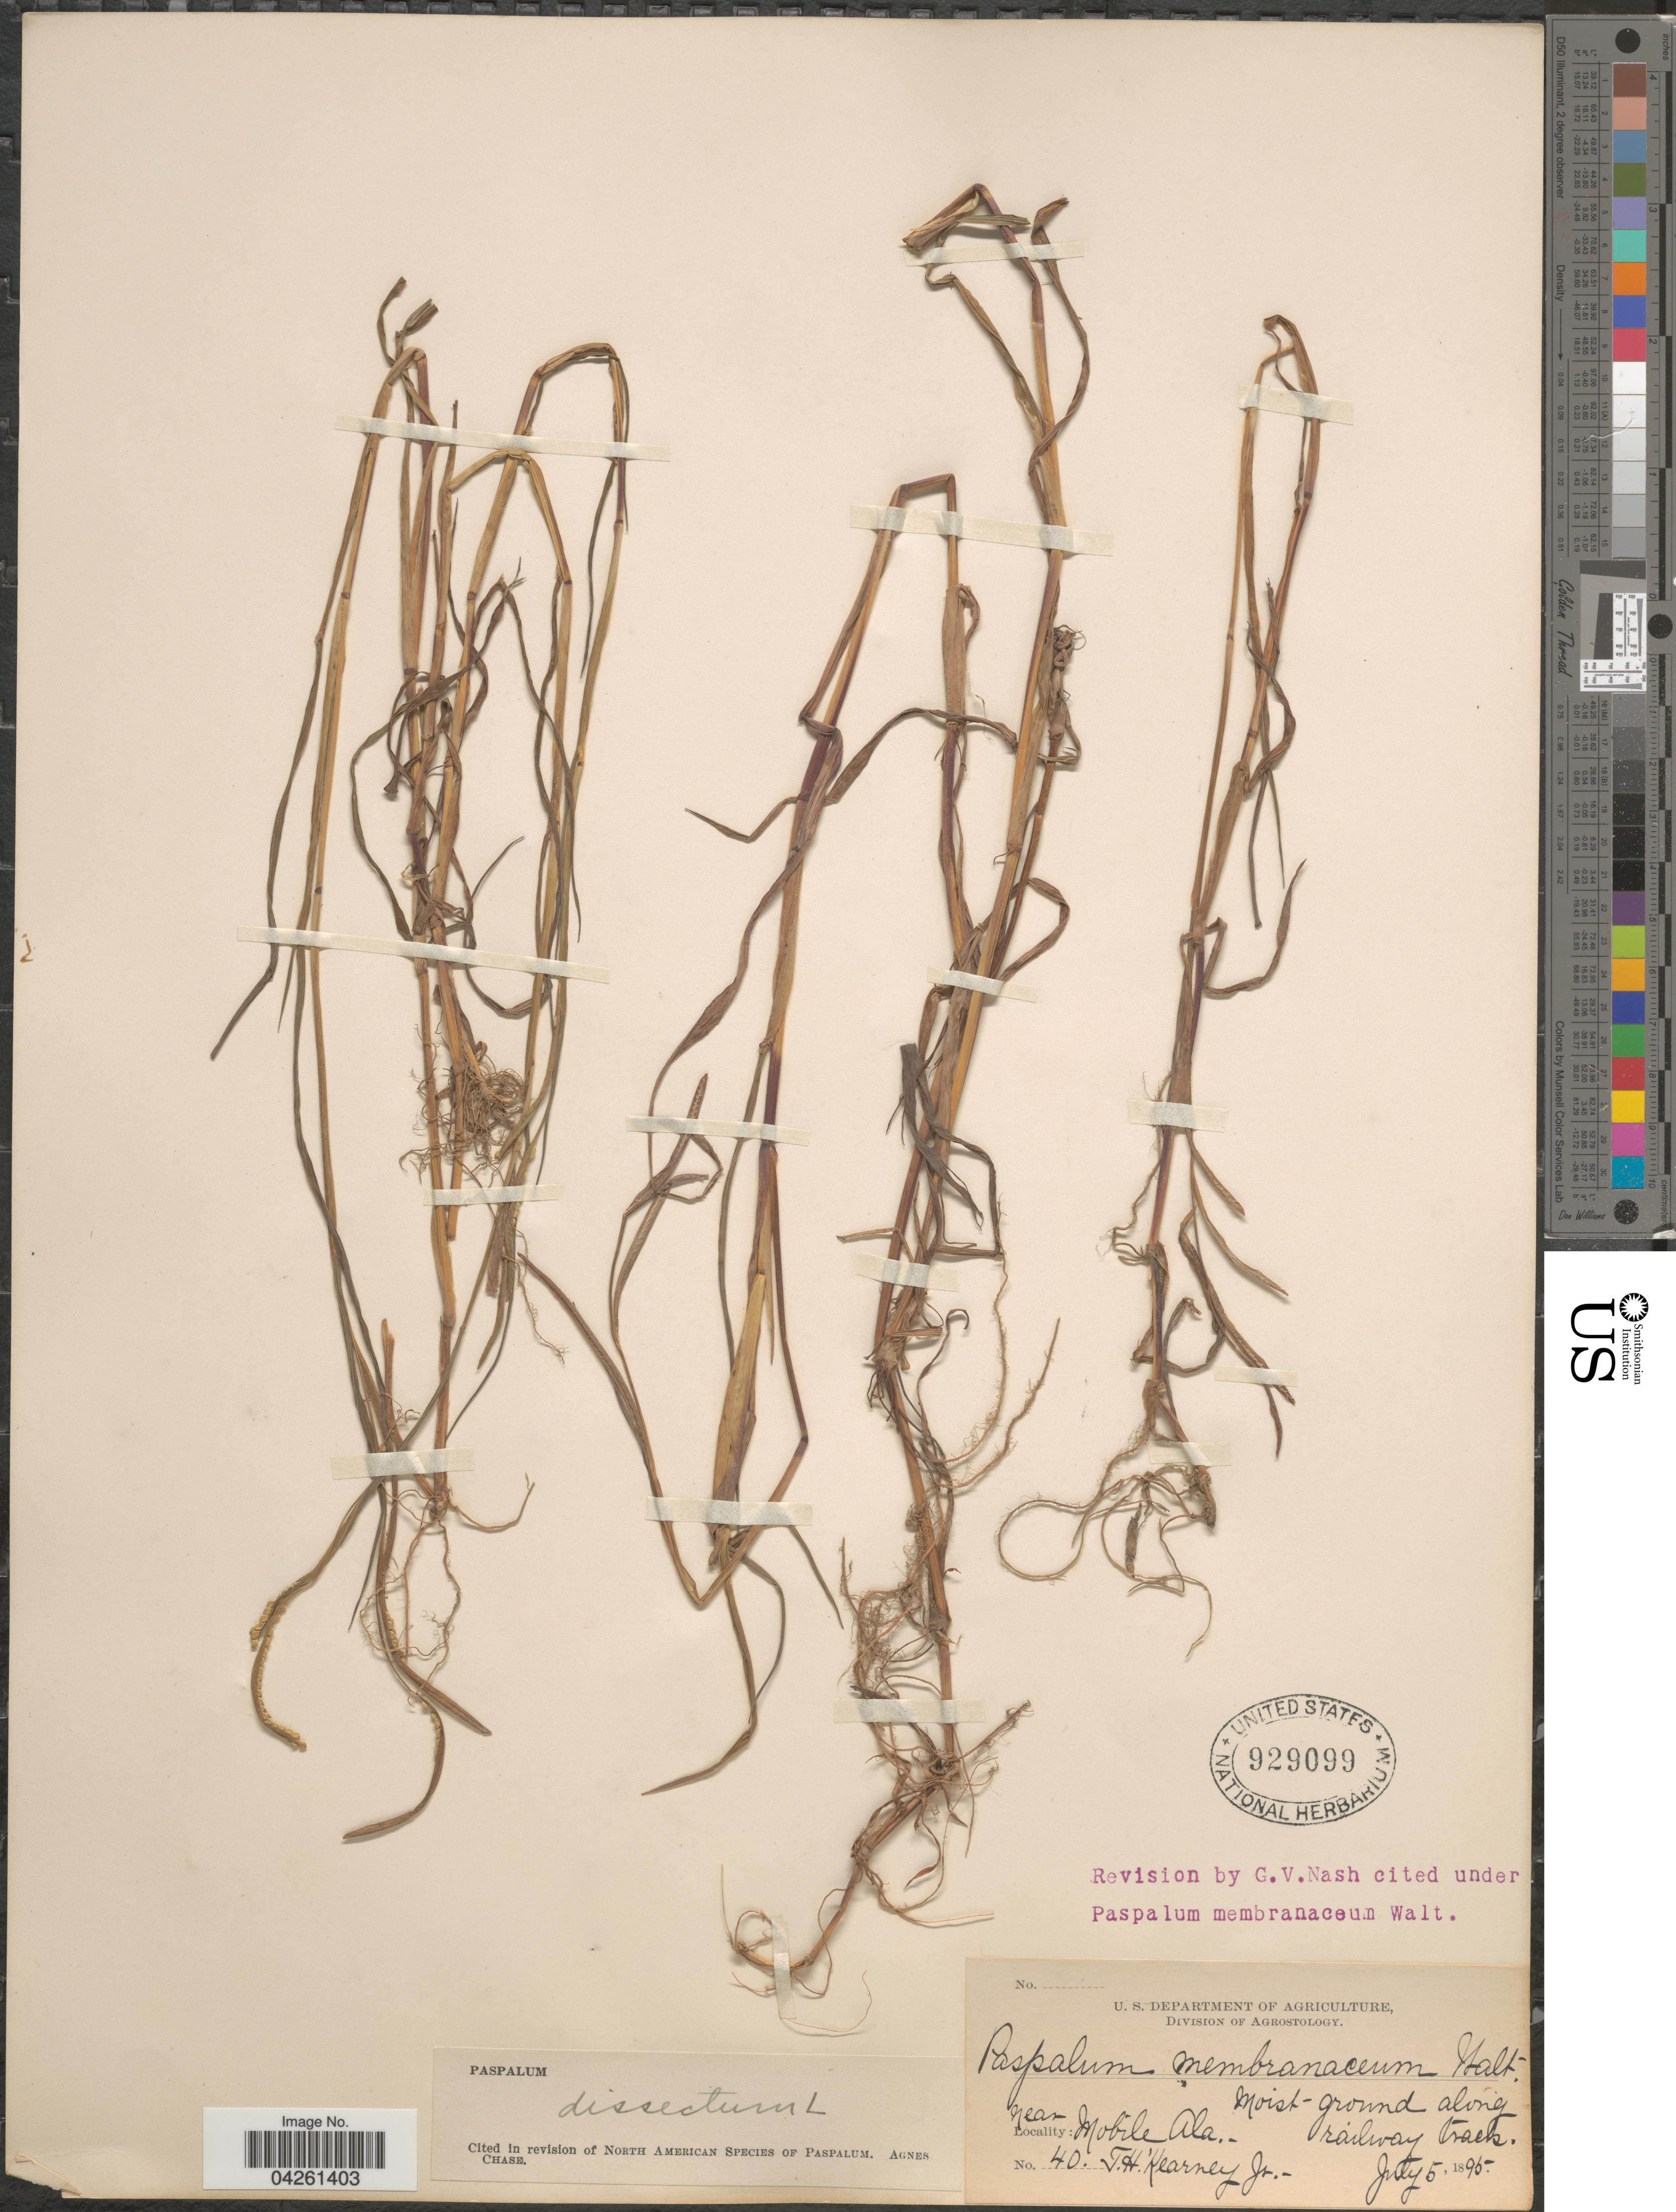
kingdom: Plantae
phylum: Tracheophyta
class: Liliopsida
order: Poales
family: Poaceae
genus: Paspalum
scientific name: Paspalum dissectum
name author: (L.) L.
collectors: T. H. Kearney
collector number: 40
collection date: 1895-07-05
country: United States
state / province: Alabama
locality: Moist ground along railway track. Near Mobile.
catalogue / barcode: US 929099